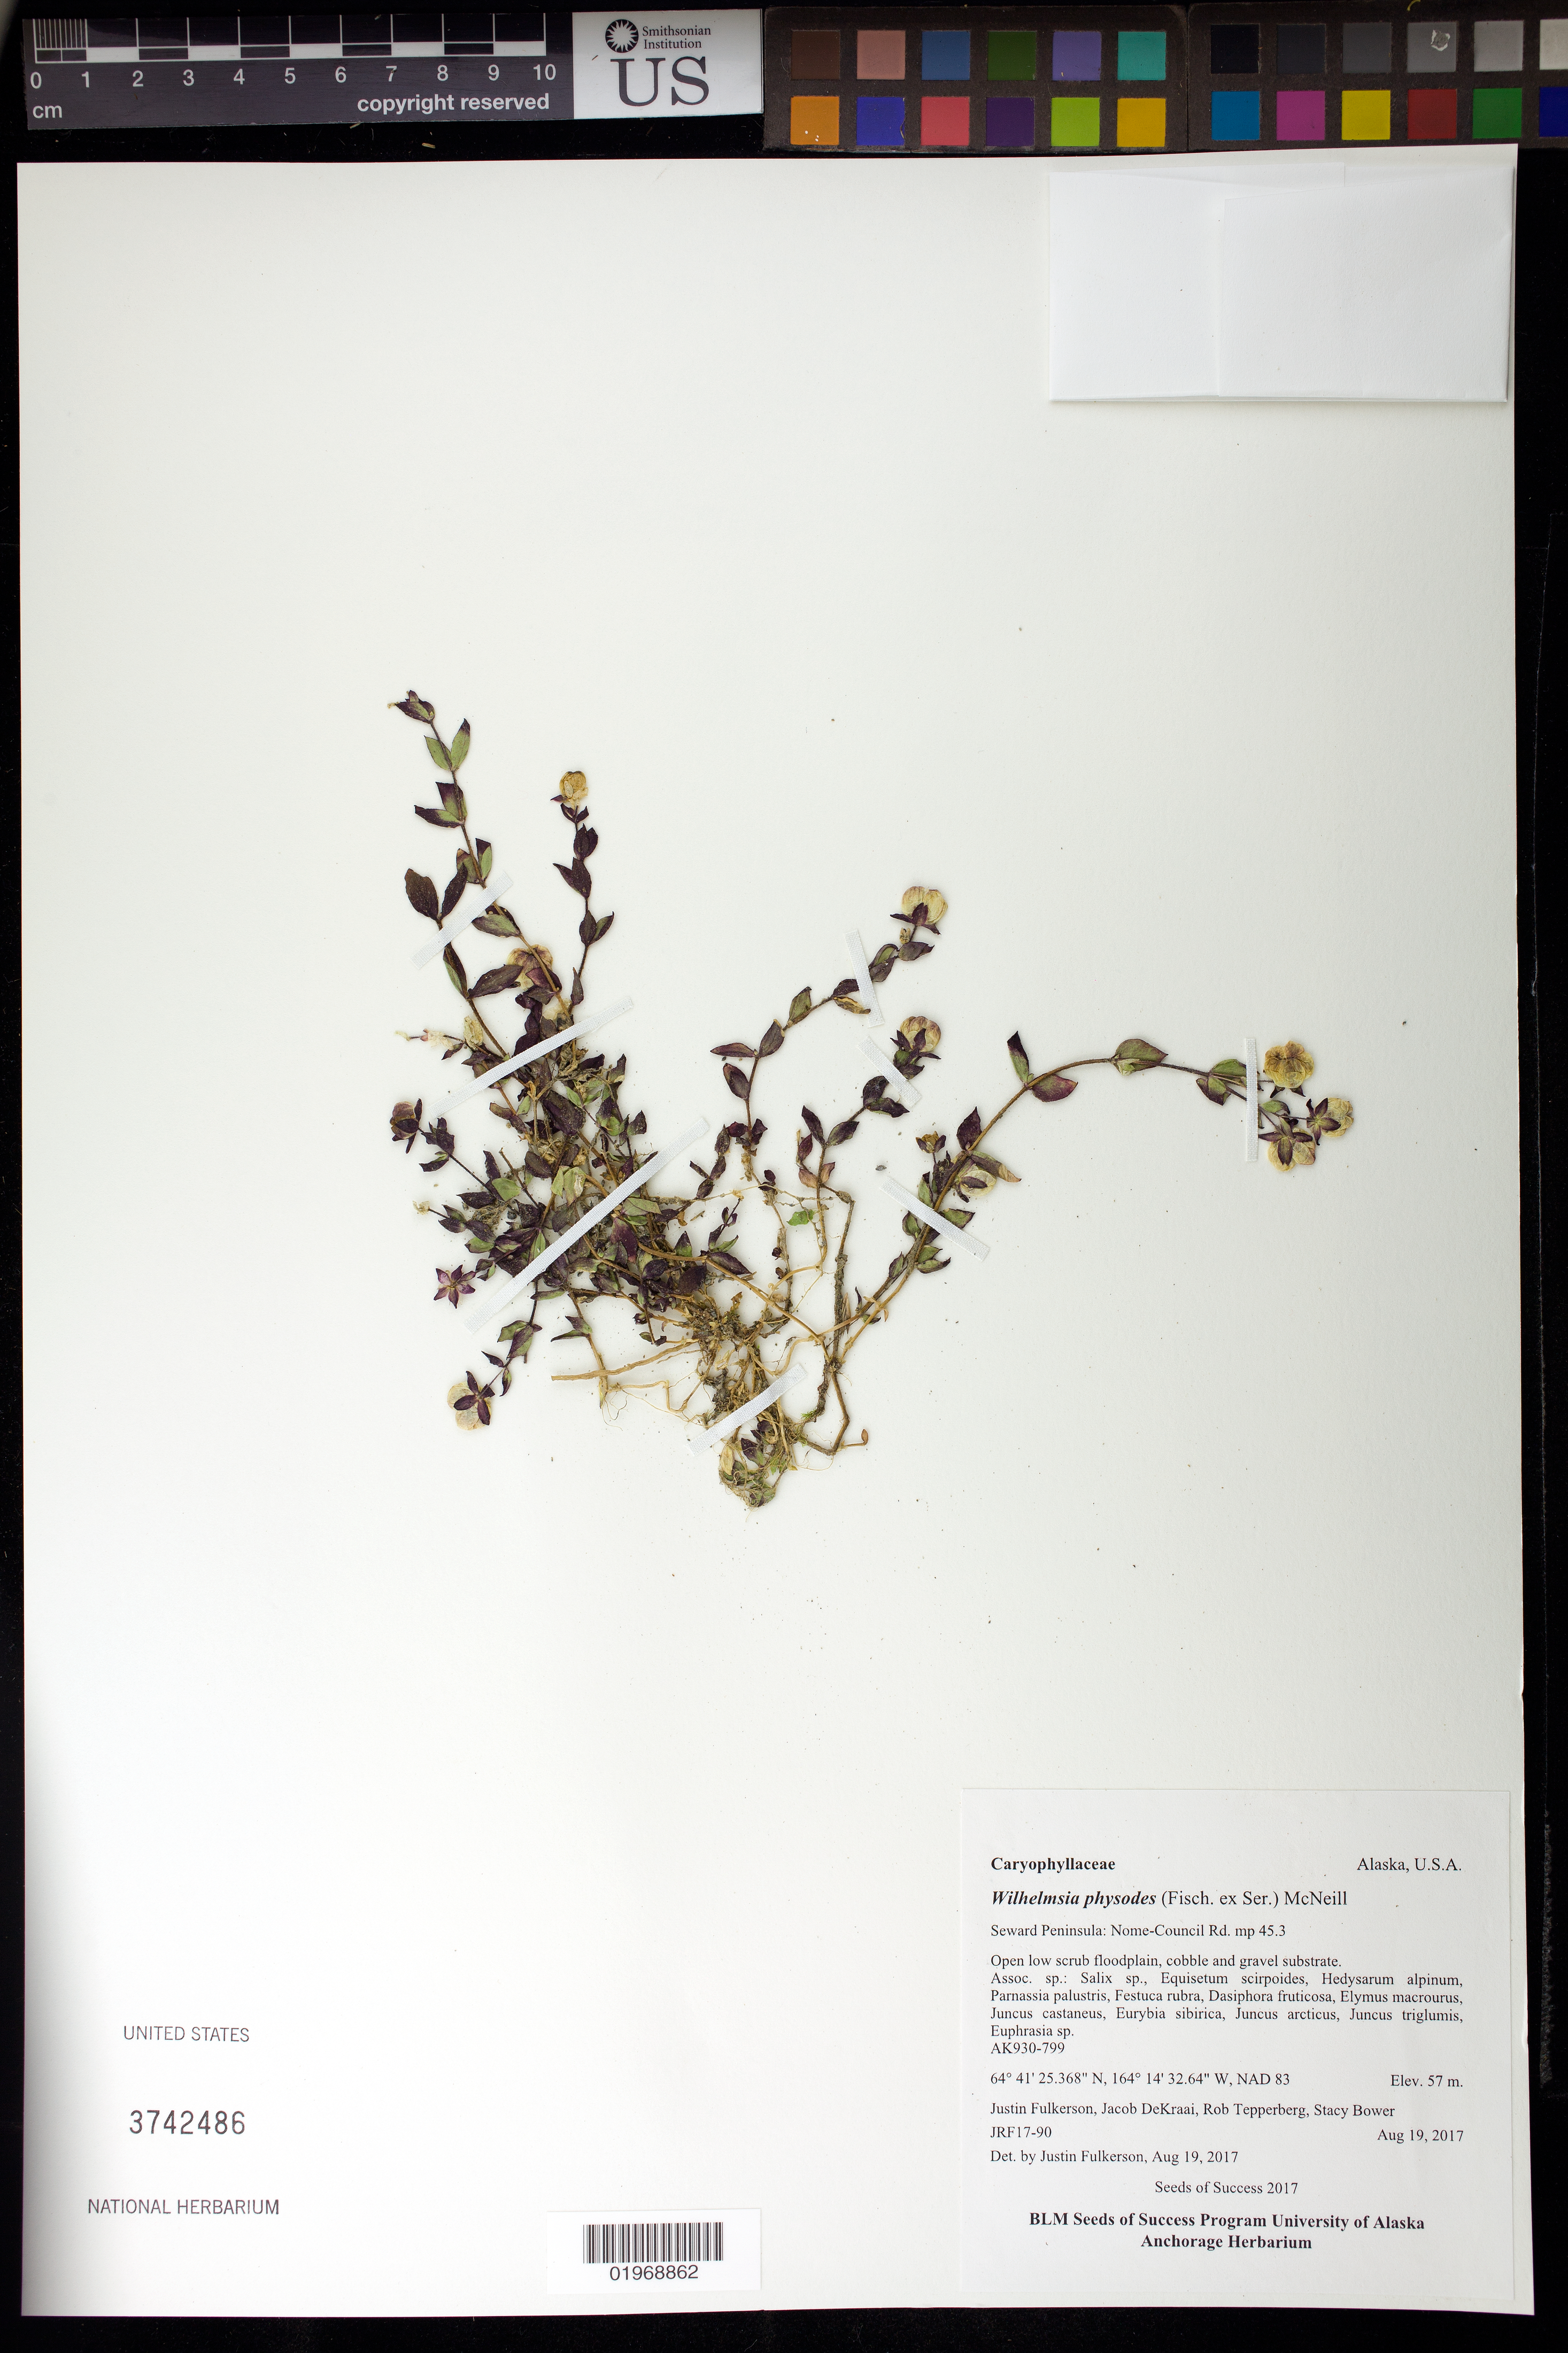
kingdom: Plantae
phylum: Tracheophyta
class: Magnoliopsida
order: Caryophyllales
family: Caryophyllaceae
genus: Wilhelmsia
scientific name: Wilhelmsia physodes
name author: (Fisch. ex Ser.) McNeill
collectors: J. Fulkerson, J. DeKraai, R. Tepperberg & S. Bower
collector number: JRF17-90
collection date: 2017-08-19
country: United States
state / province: Alaska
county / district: Nome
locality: Seward Peninsula, Nome Council Road mp 45.3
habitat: Open low shrub floodplain, cobble and gravel substrate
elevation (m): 57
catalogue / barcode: US 3742486